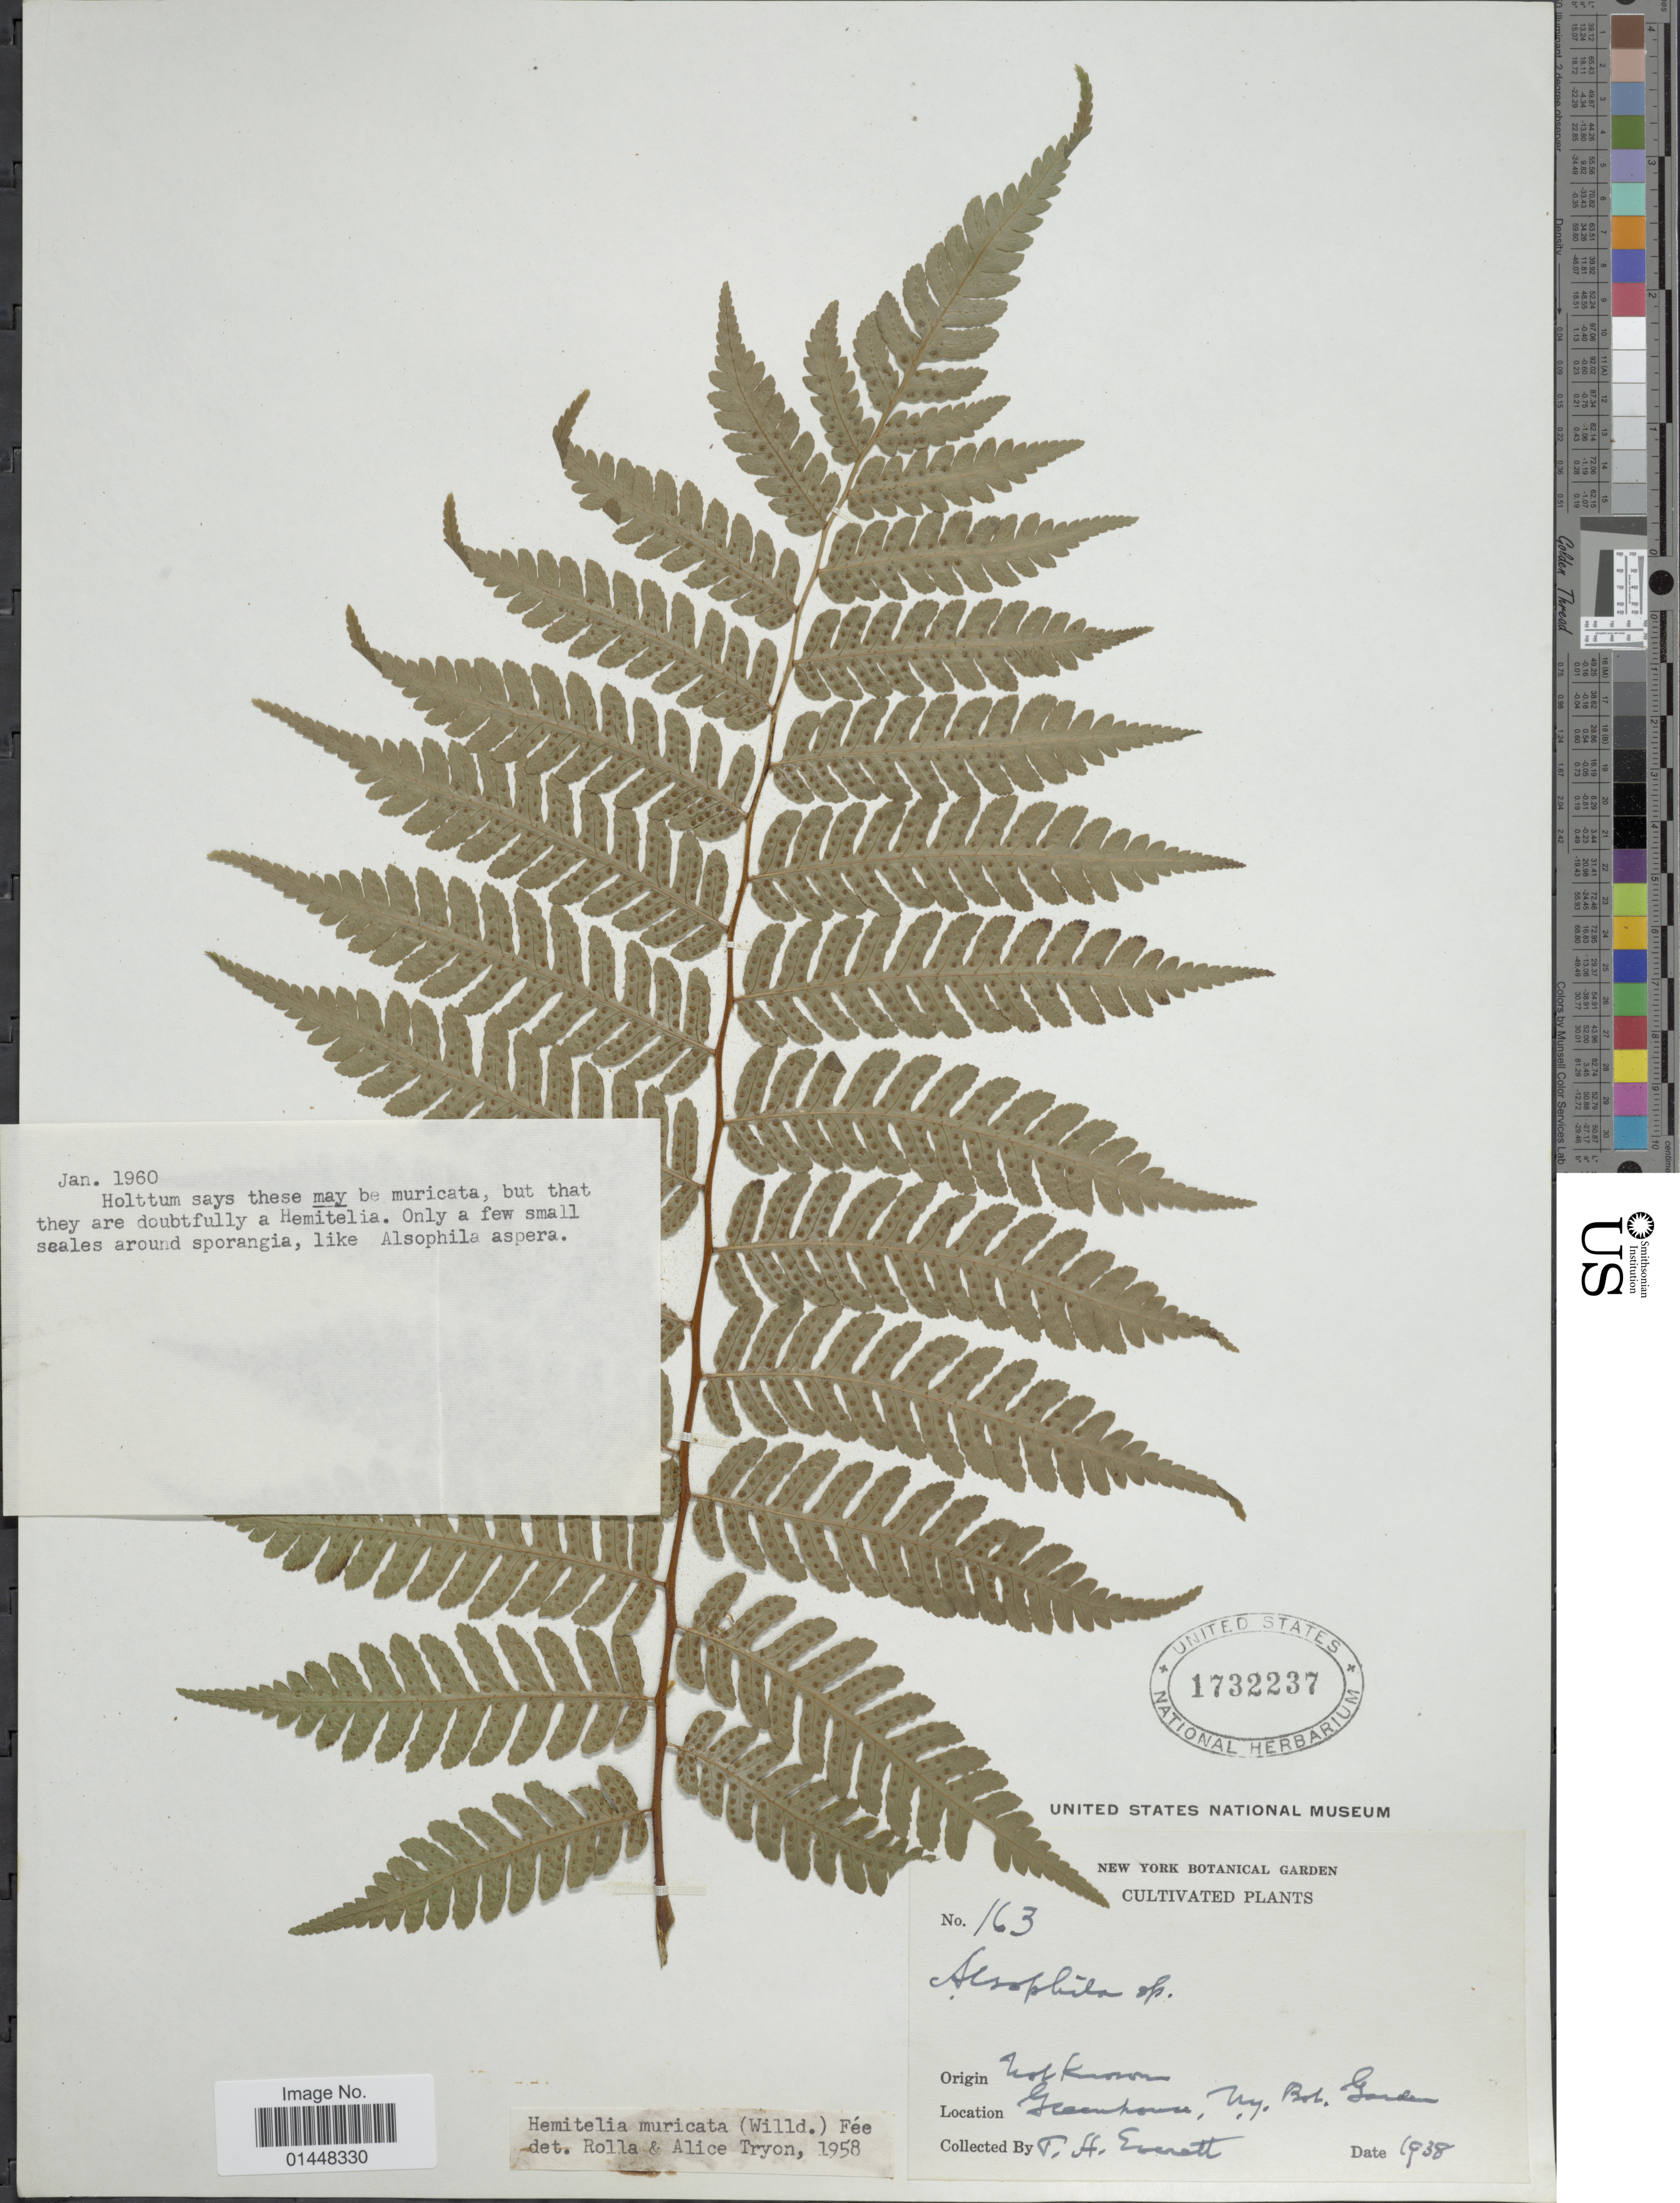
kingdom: Plantae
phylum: Tracheophyta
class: Polypodiopsida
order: Cyatheales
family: Cyatheaceae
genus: Cyathea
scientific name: Cyathea muricata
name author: (Willd.) Fée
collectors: T. Everett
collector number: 163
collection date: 1938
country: United States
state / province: New York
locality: Greenhouse, NY Bot. Garden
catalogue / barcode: US 1732237